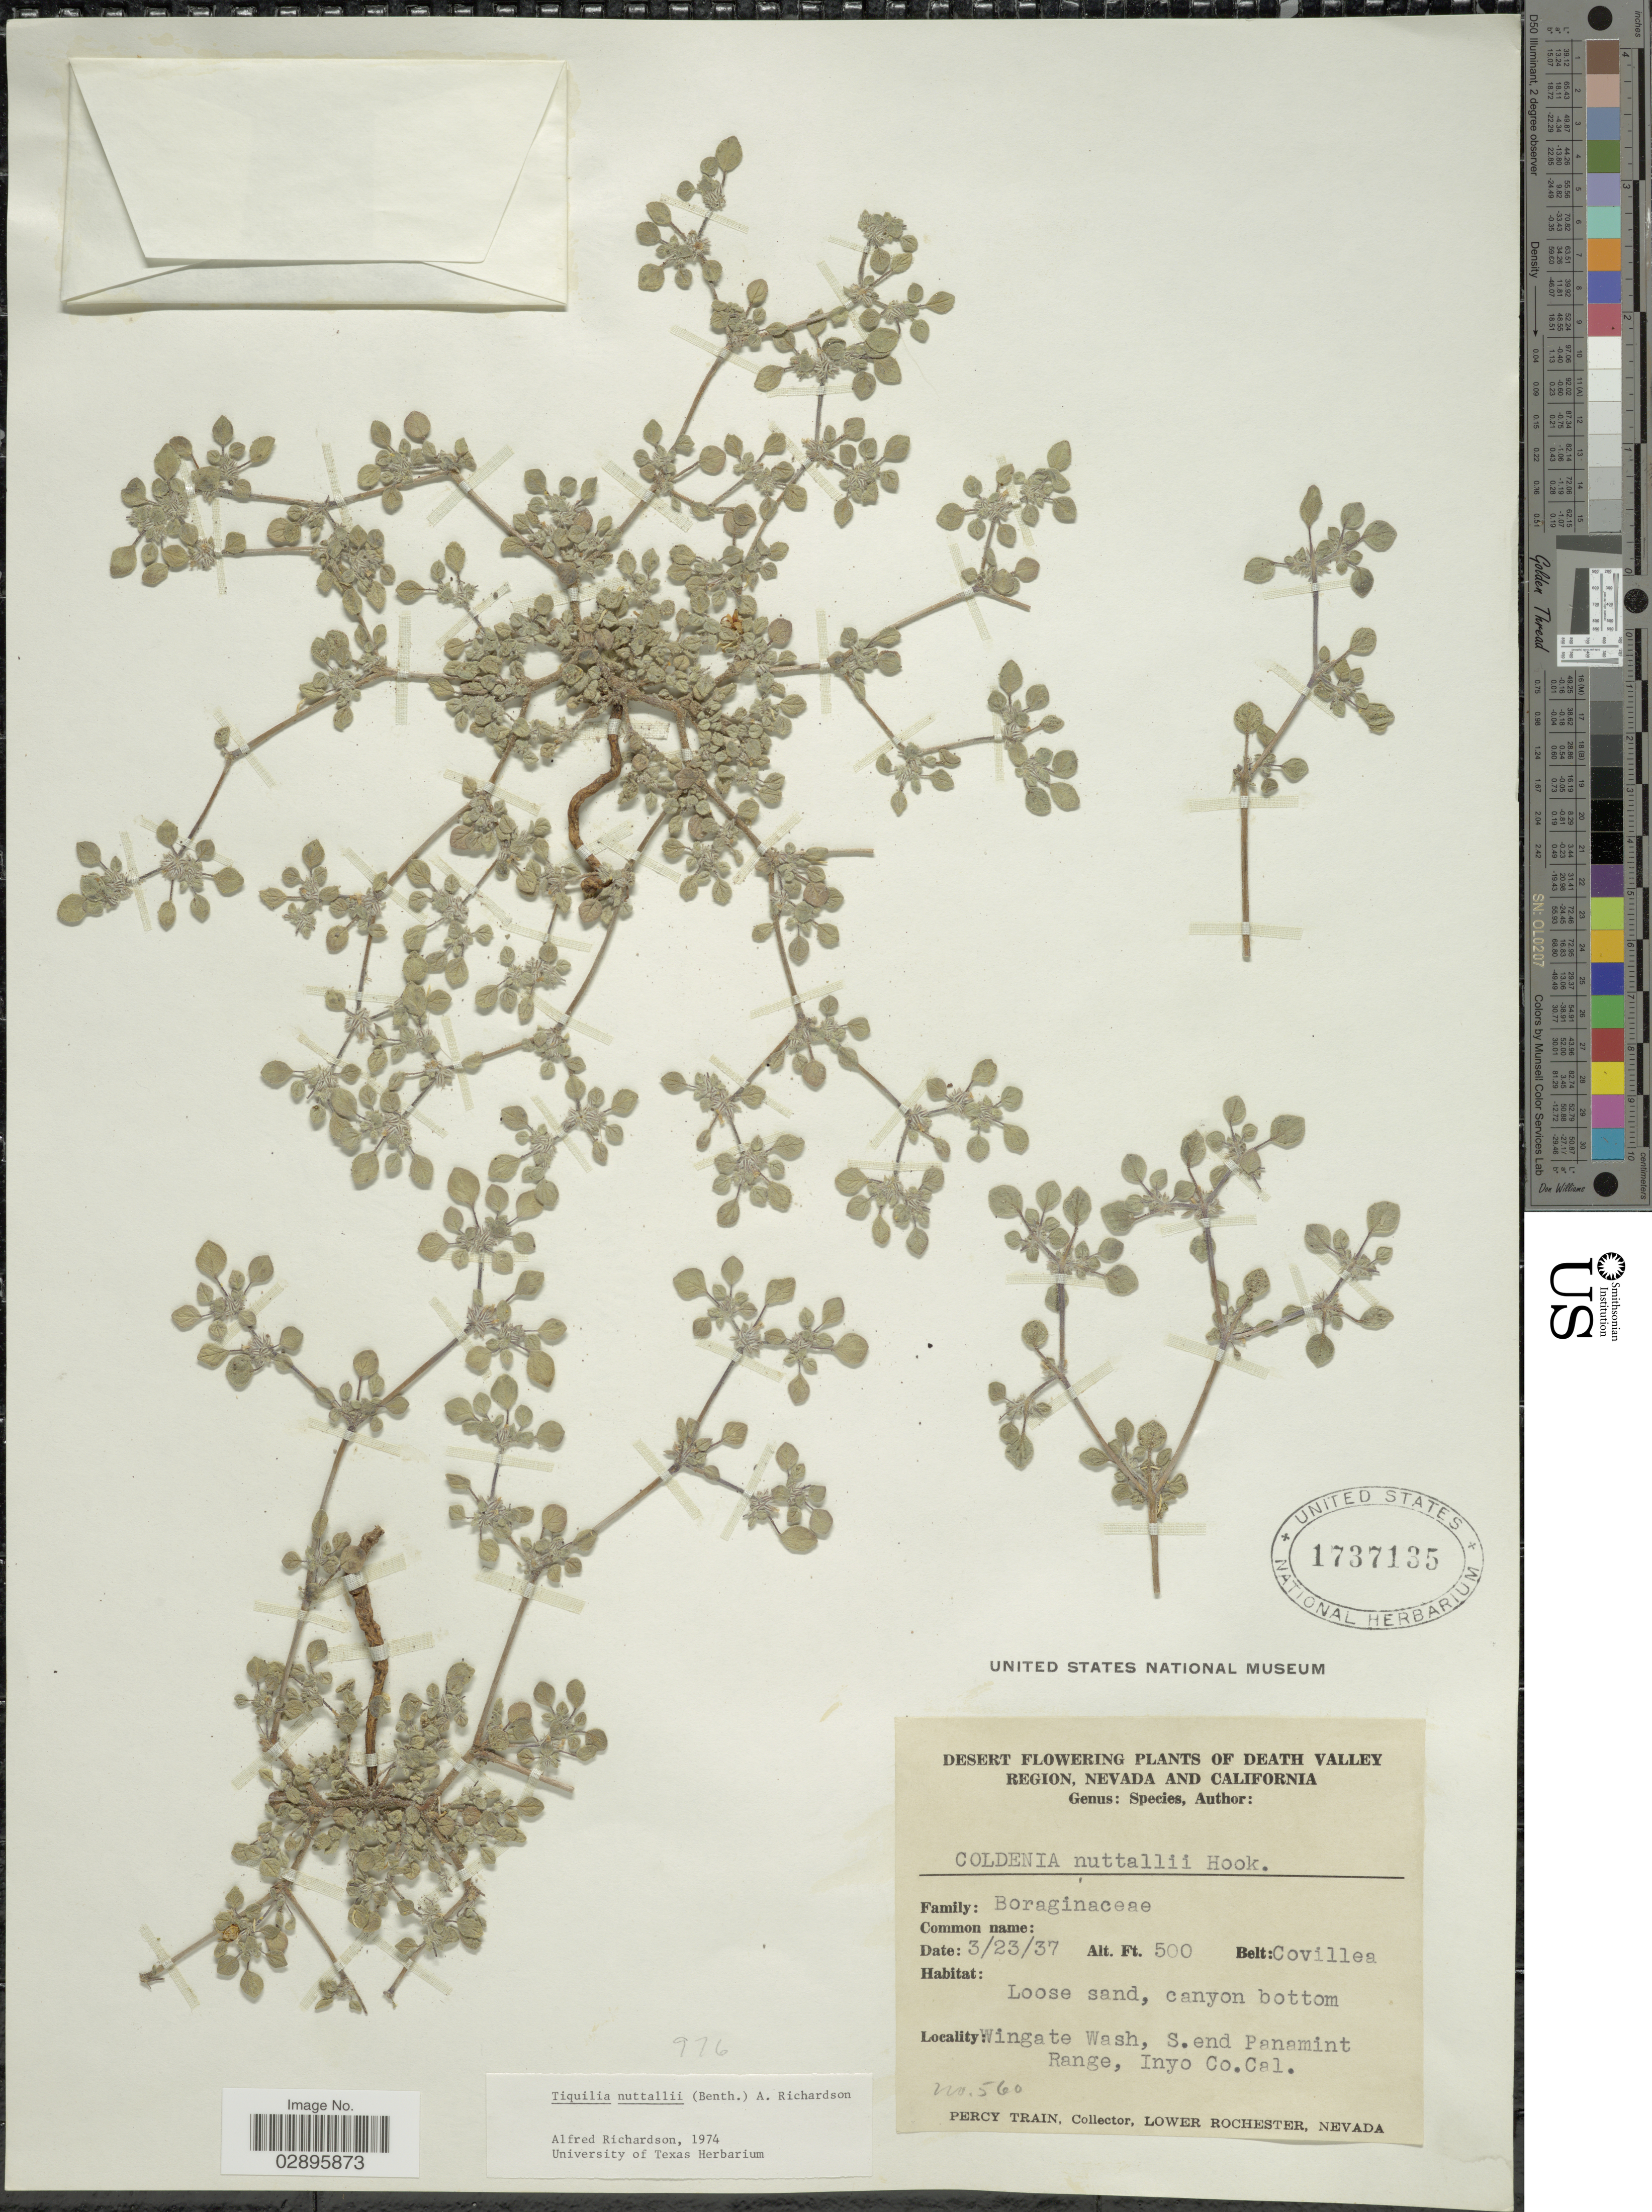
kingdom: Plantae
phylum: Tracheophyta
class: Magnoliopsida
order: Boraginales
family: Ehretiaceae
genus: Tiquilia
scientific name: Tiquilia nuttallii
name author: (Hook.) A.T. Richardson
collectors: P. Train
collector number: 560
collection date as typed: Transcribed d/m/y: 23/3/37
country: United States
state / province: California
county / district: Inyo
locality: Wingate Wash, S. end Panamint Range, Inyo Co. Cal.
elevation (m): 152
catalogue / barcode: US 1737135